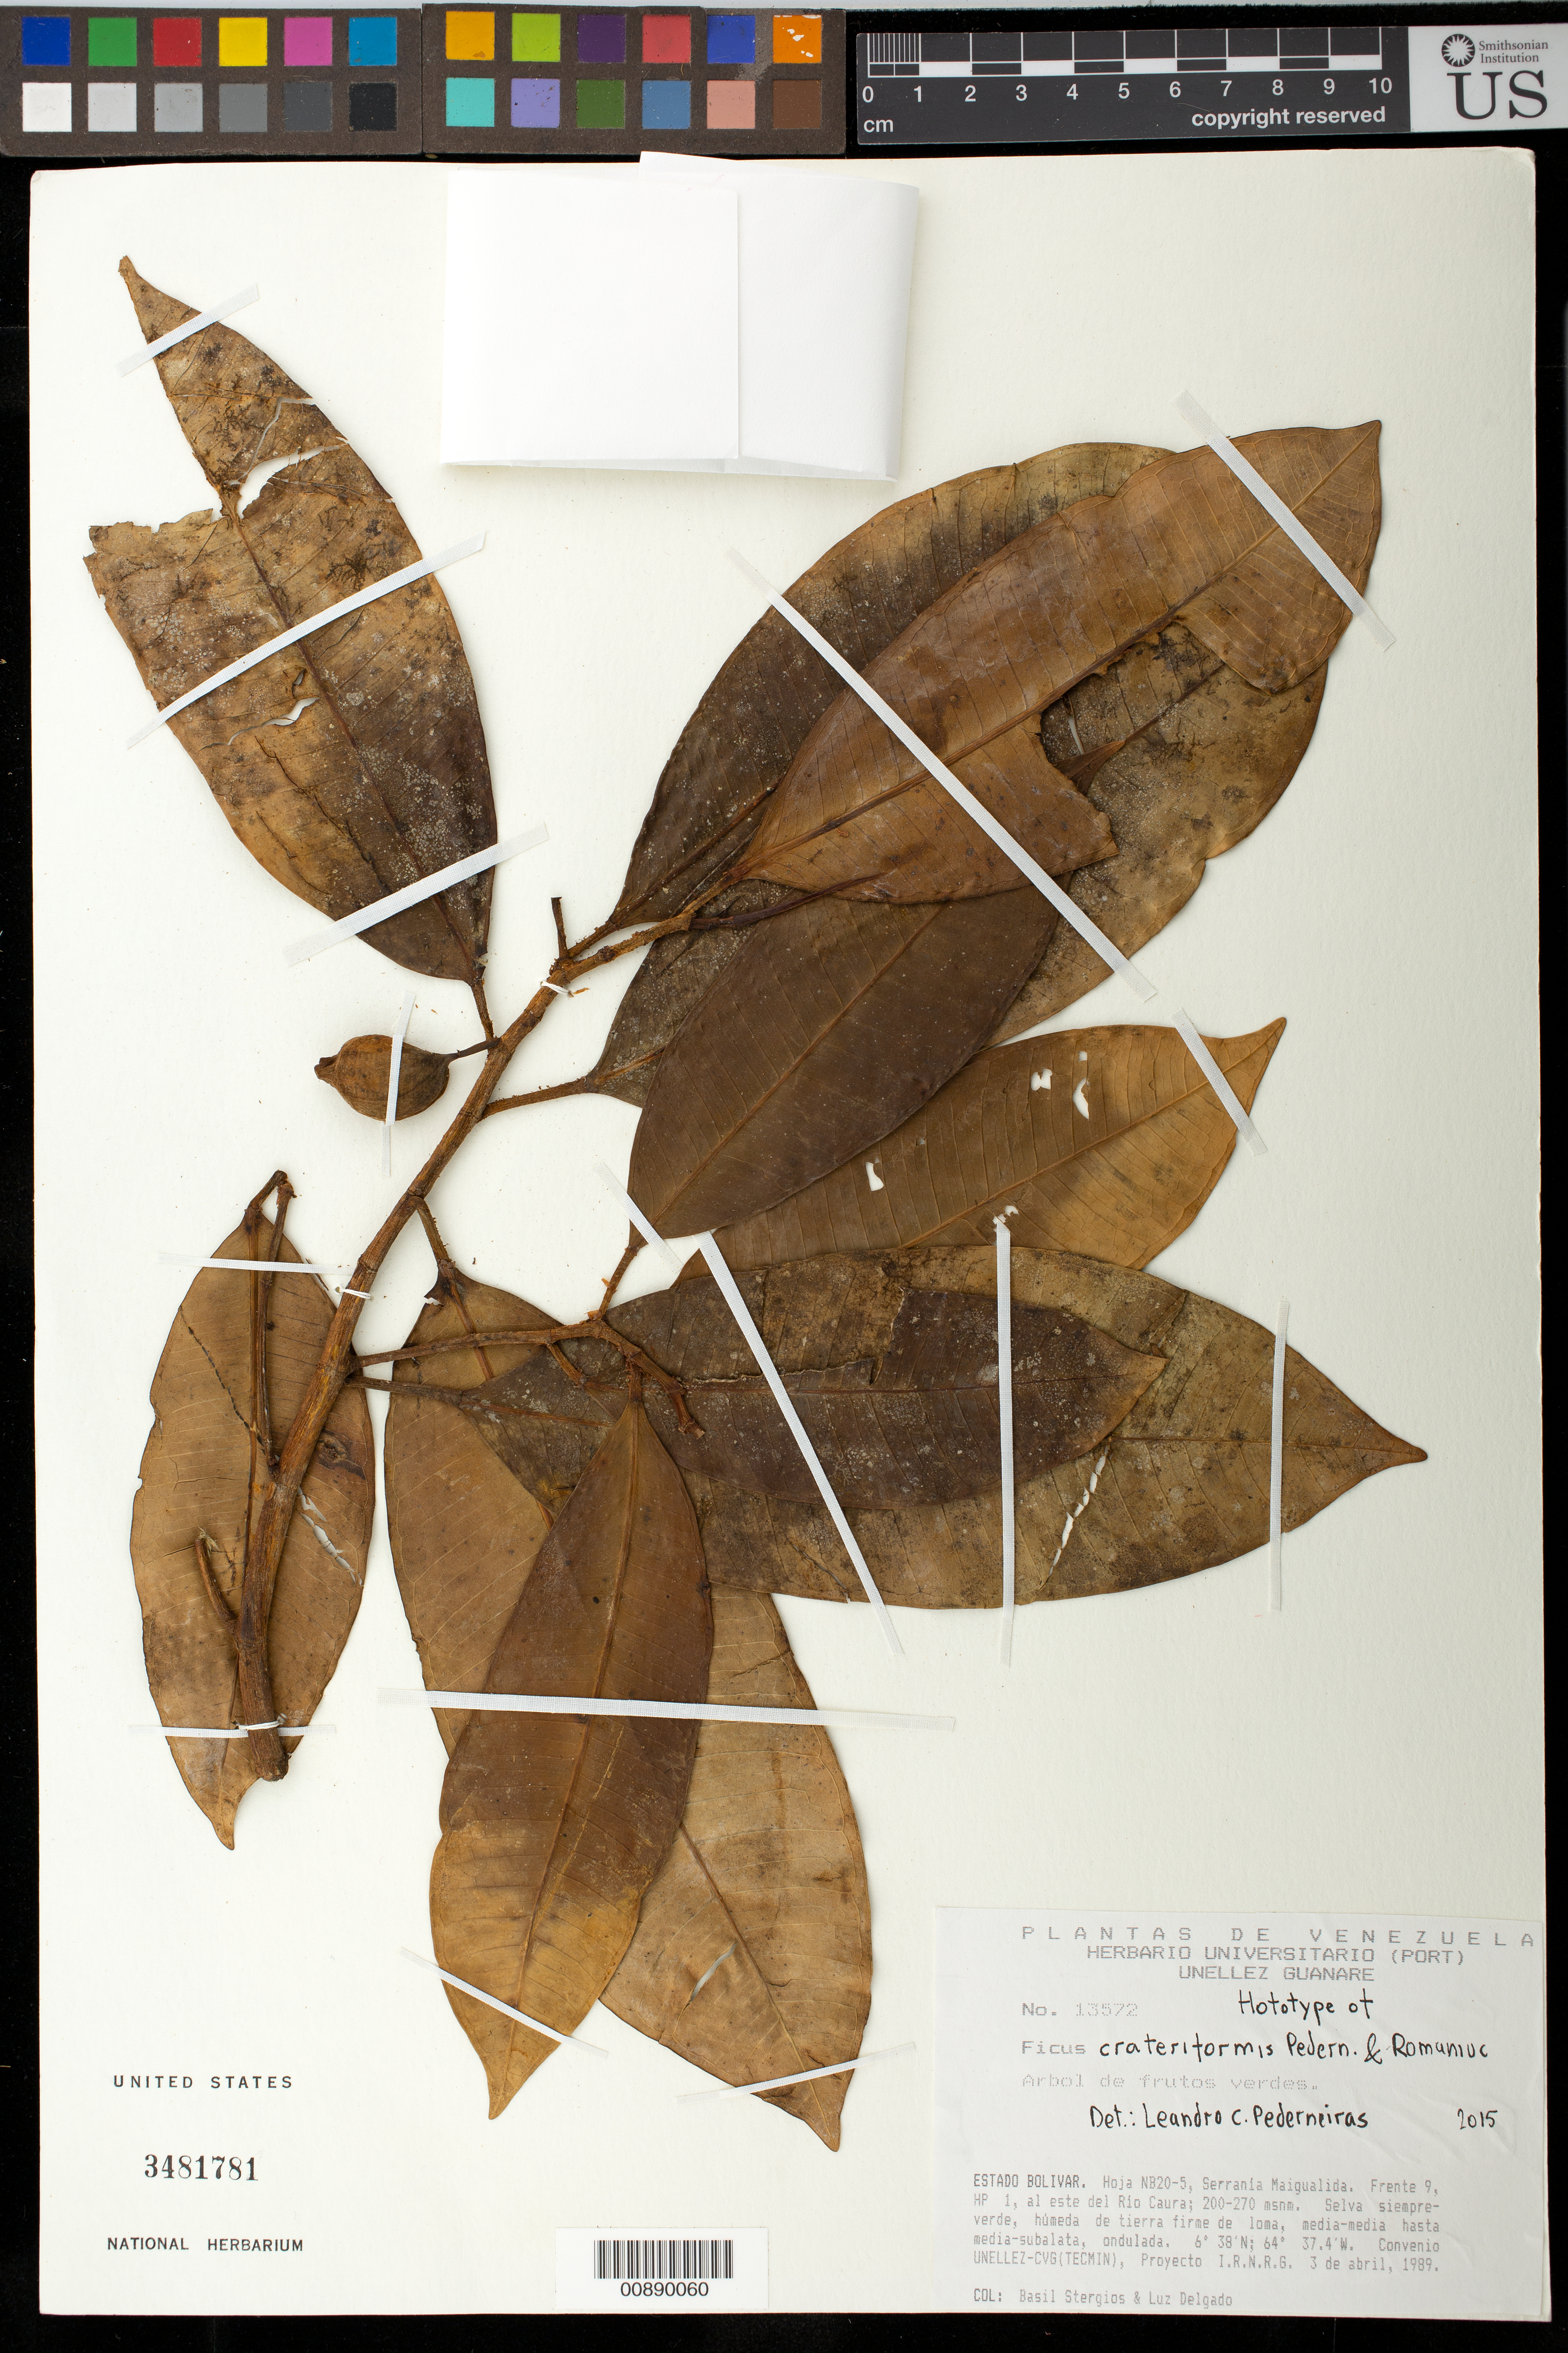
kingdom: Plantae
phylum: Tracheophyta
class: Magnoliopsida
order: Rosales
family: Moraceae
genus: Ficus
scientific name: Ficus crateriformis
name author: Pedern. & Romaniuc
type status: Holotype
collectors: B. G. Stergios & L. Delgado V.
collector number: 13572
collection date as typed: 3-Apr-89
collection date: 1989-04-03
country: Venezuela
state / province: Bolívar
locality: Serrania Maigualida, E del río Caura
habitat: Selva siempre-verde, húmeda de tierra firme de loma, media-media hasta media-subalata, ondulada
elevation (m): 200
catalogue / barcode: US 3481781